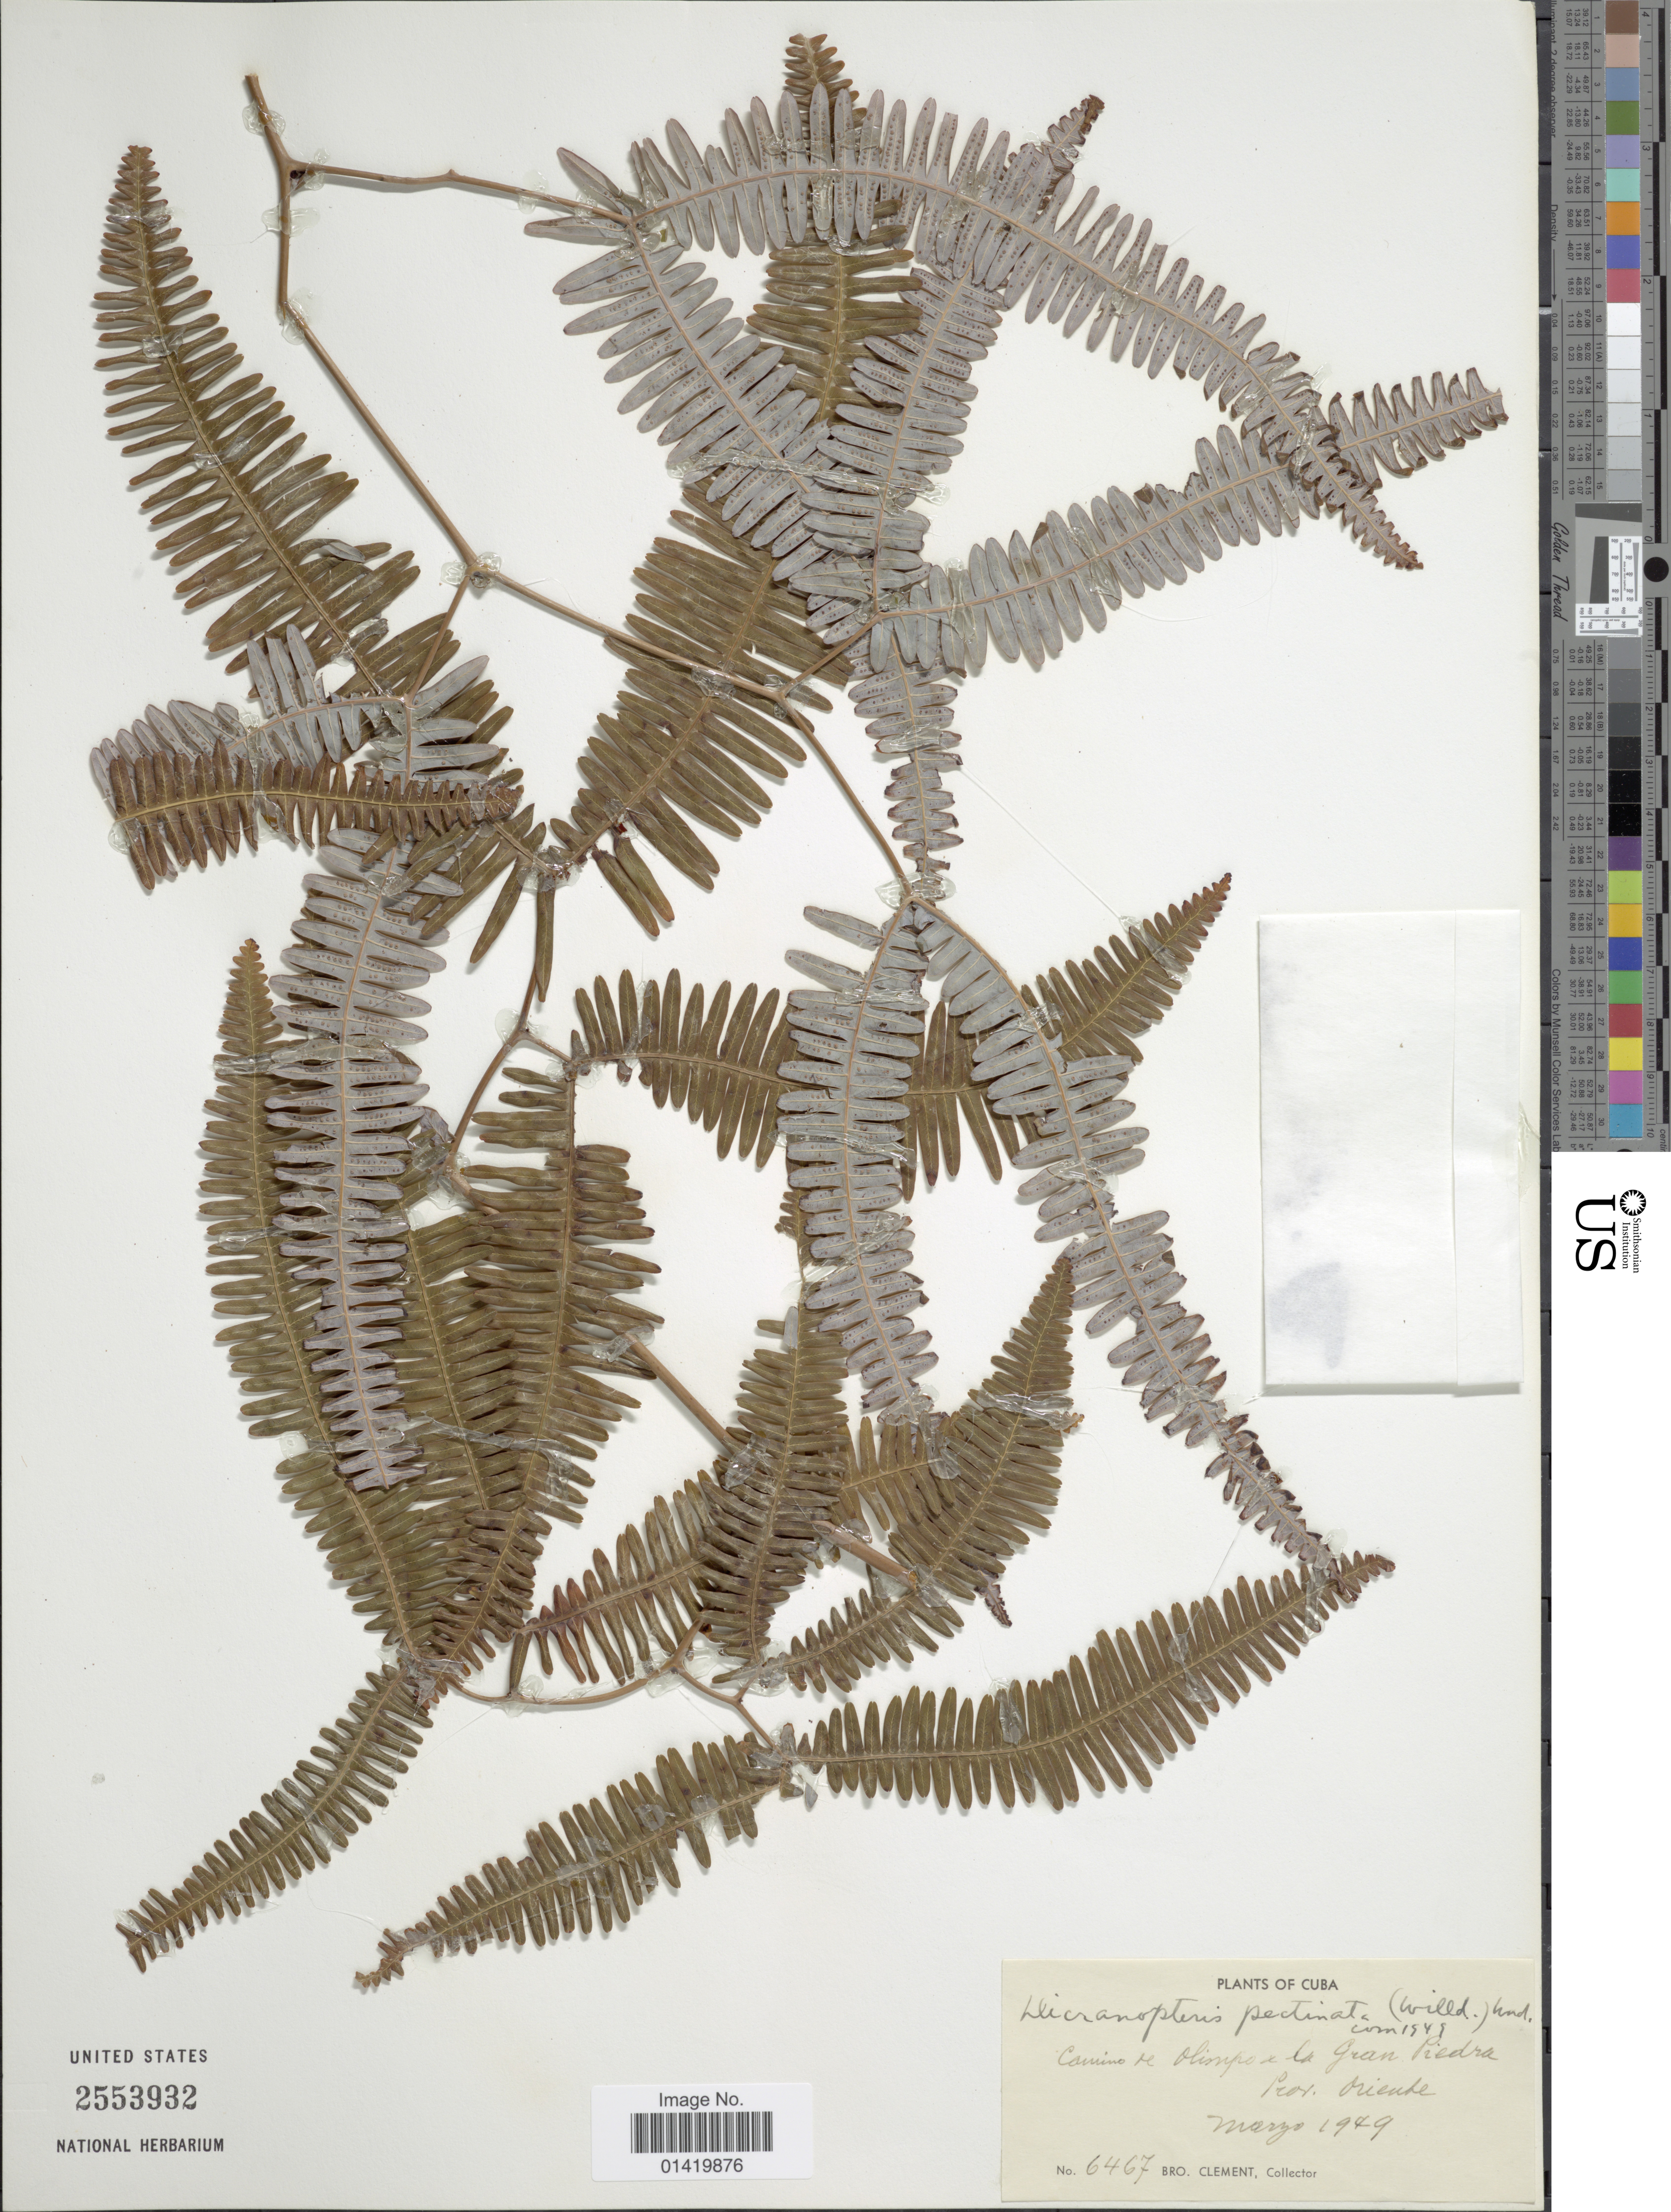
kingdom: Plantae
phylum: Tracheophyta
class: Polypodiopsida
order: Gleicheniales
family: Gleicheniaceae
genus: Gleichenella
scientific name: Gleichenella pectinata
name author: (Willd.) Ching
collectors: B. Clement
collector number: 6467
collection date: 1949-03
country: Cuba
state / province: Oriente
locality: Camino de Olimpo e la Gran Piedra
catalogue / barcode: US 2553932